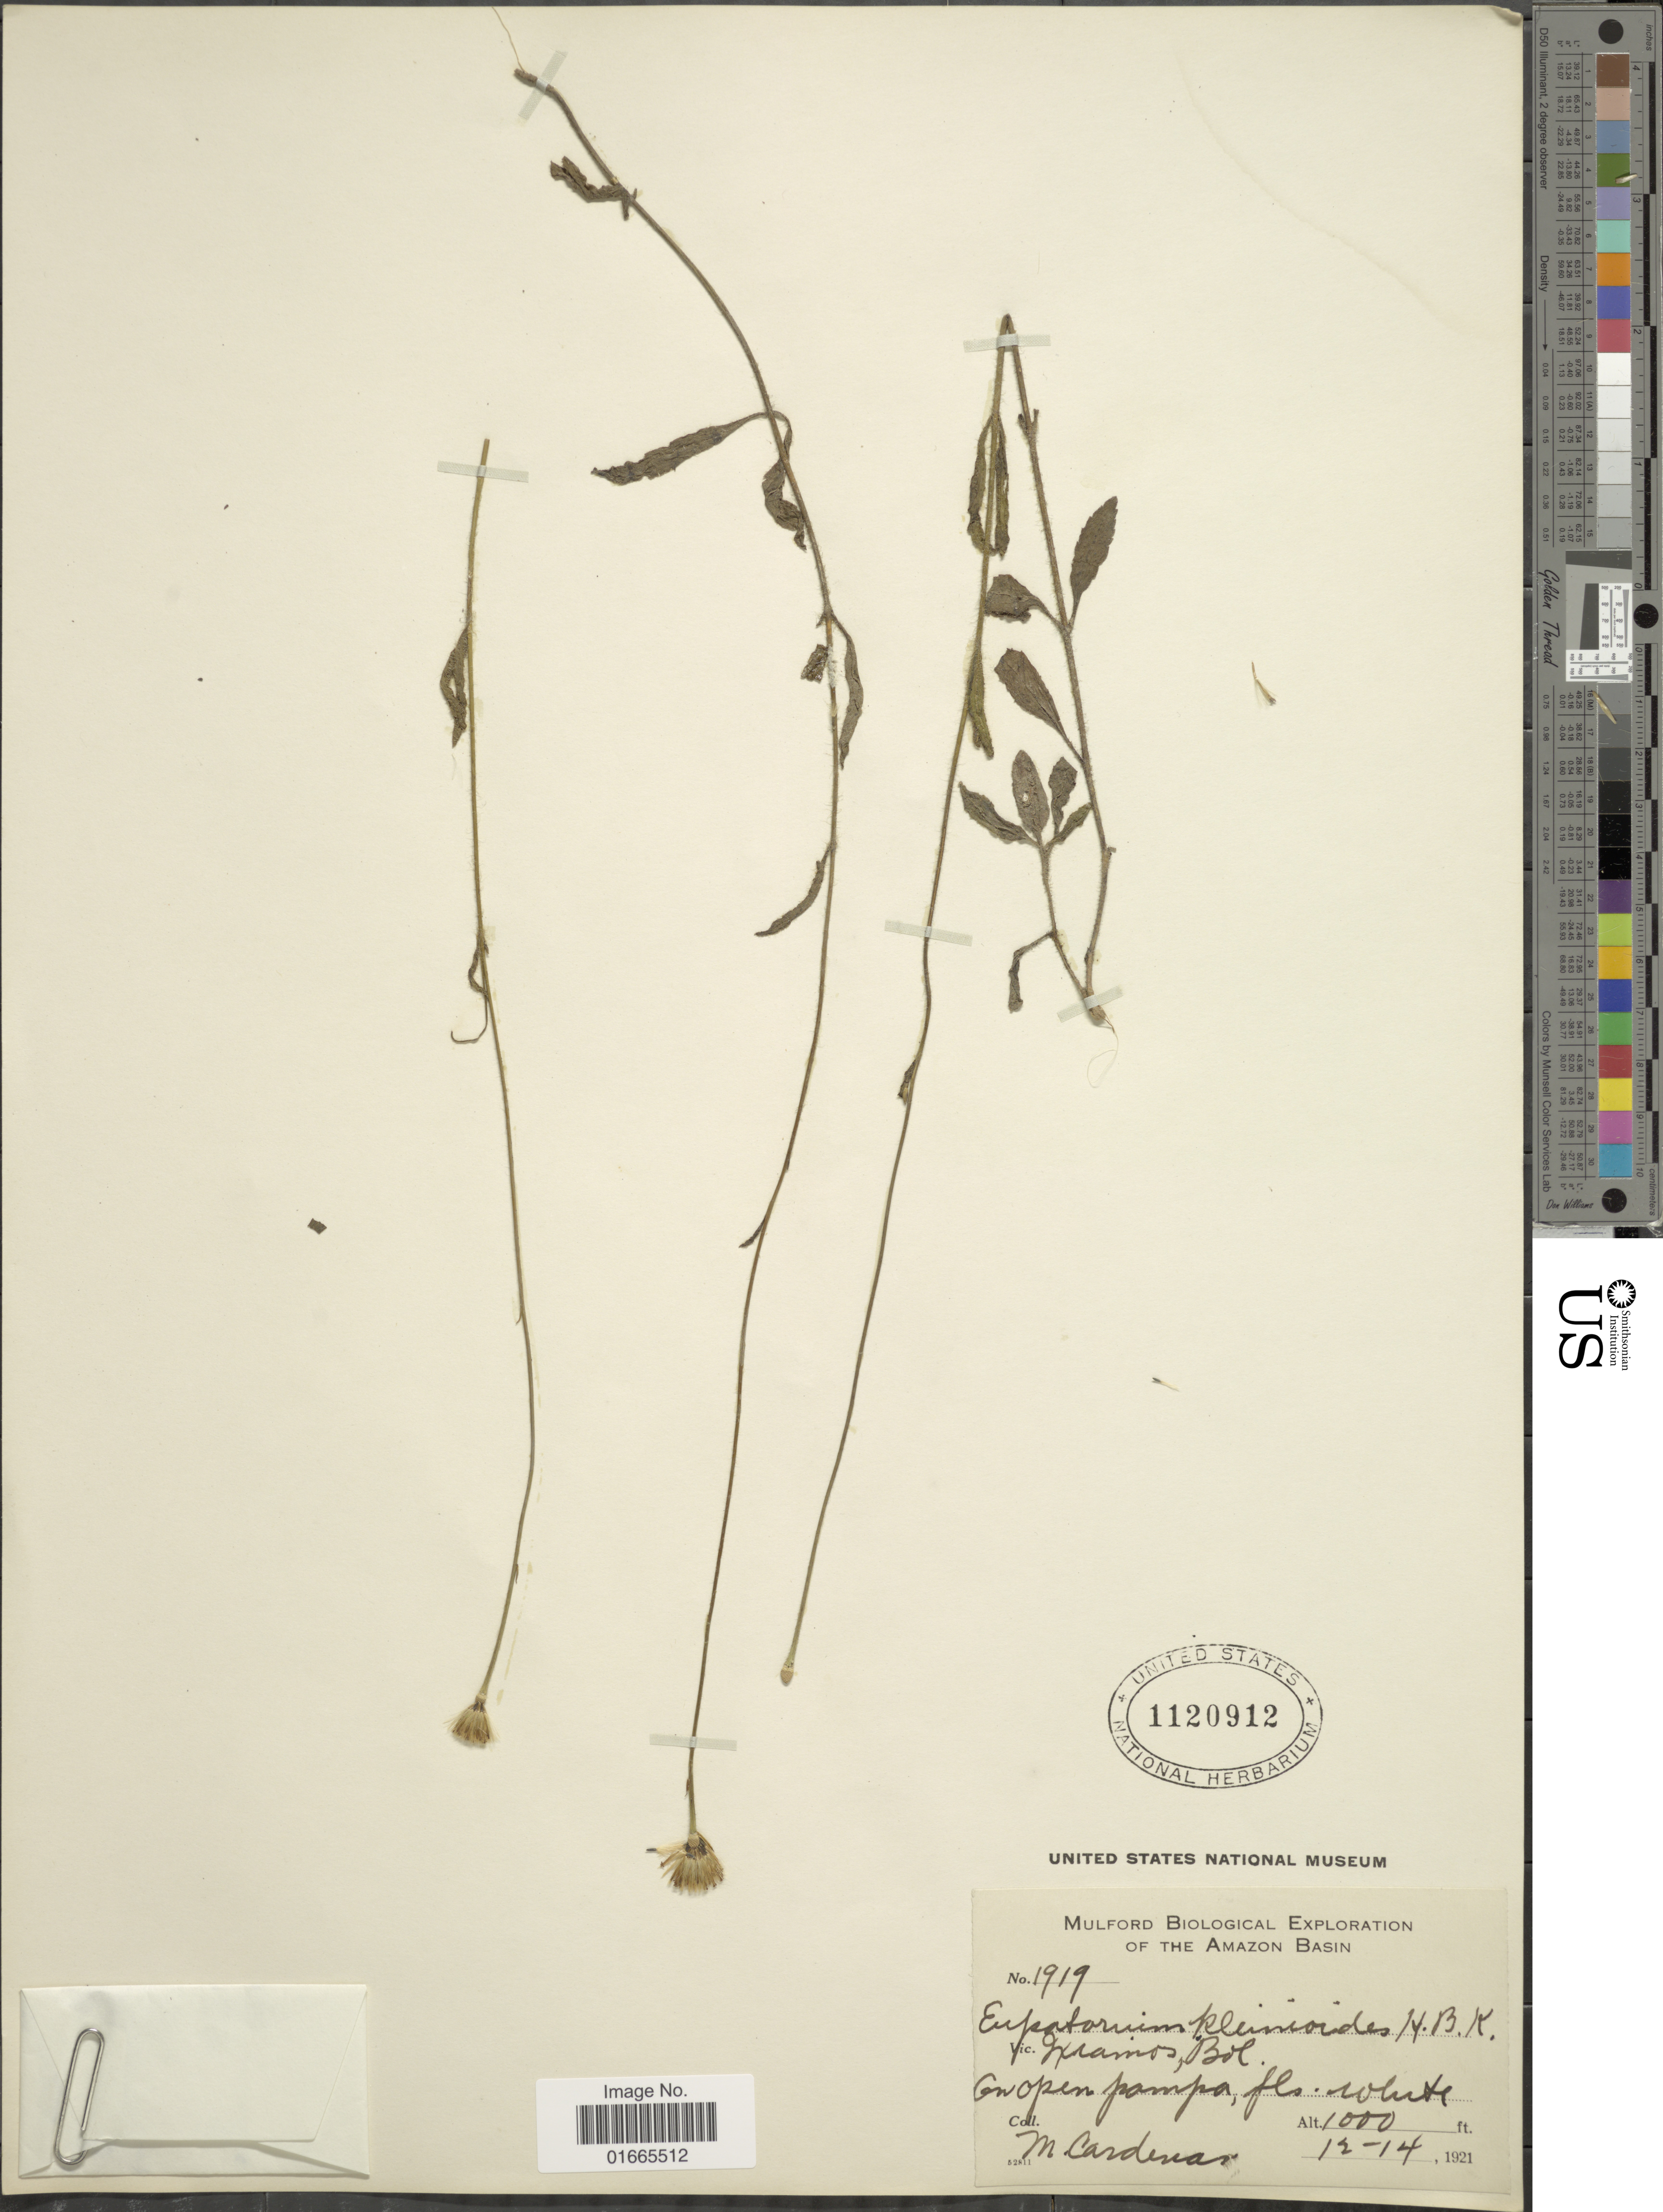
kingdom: Plantae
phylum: Tracheophyta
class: Magnoliopsida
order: Asterales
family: Asteraceae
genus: Praxelis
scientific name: Praxelis kleinioides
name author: (Kunth) Sch. Bip.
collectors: M. Cárdenas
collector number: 1919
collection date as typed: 12-14-1921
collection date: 1921-12-14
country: Bolivia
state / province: La Paz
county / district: Iturralde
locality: Ixiamas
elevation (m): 305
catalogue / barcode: US 1120912